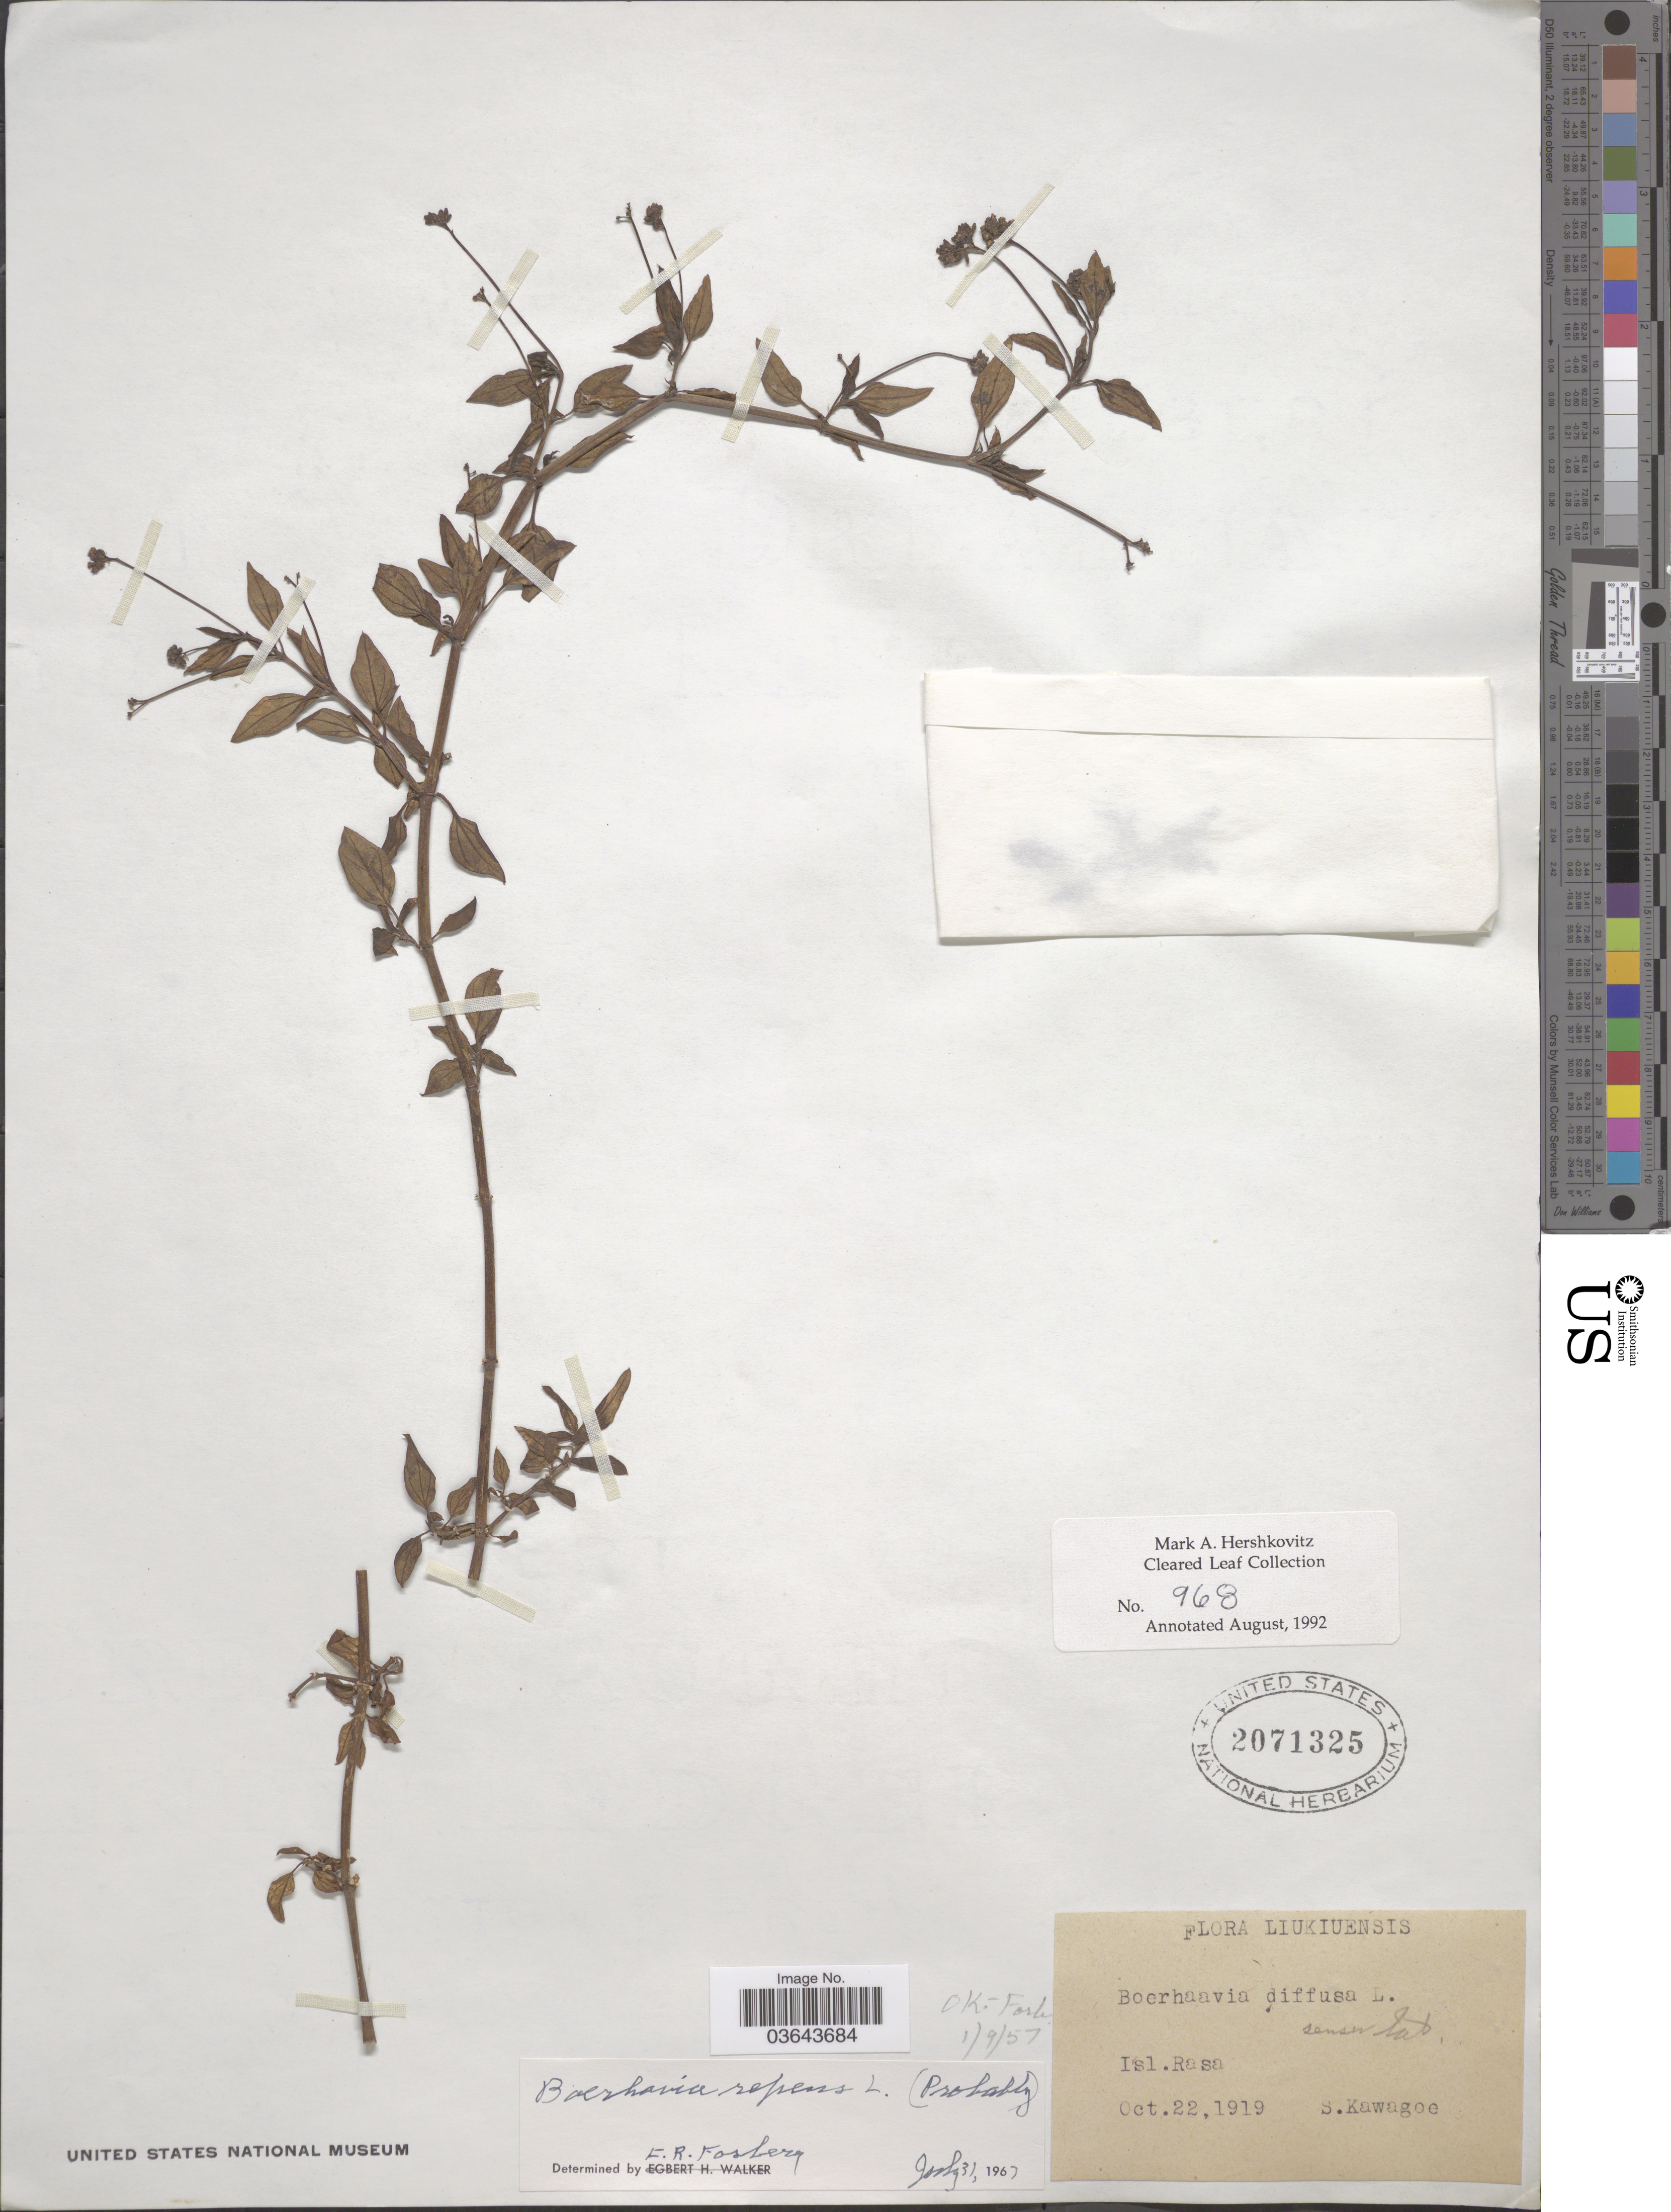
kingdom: Plantae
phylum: Tracheophyta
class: Magnoliopsida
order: Caryophyllales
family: Nyctaginaceae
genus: Boerhavia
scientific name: Boerhavia repens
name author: L.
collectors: S. Kawagoe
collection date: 1919-10-22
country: Japan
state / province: Okinawa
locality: Liukiuensis. Isl. Rasa.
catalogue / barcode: US 2071325